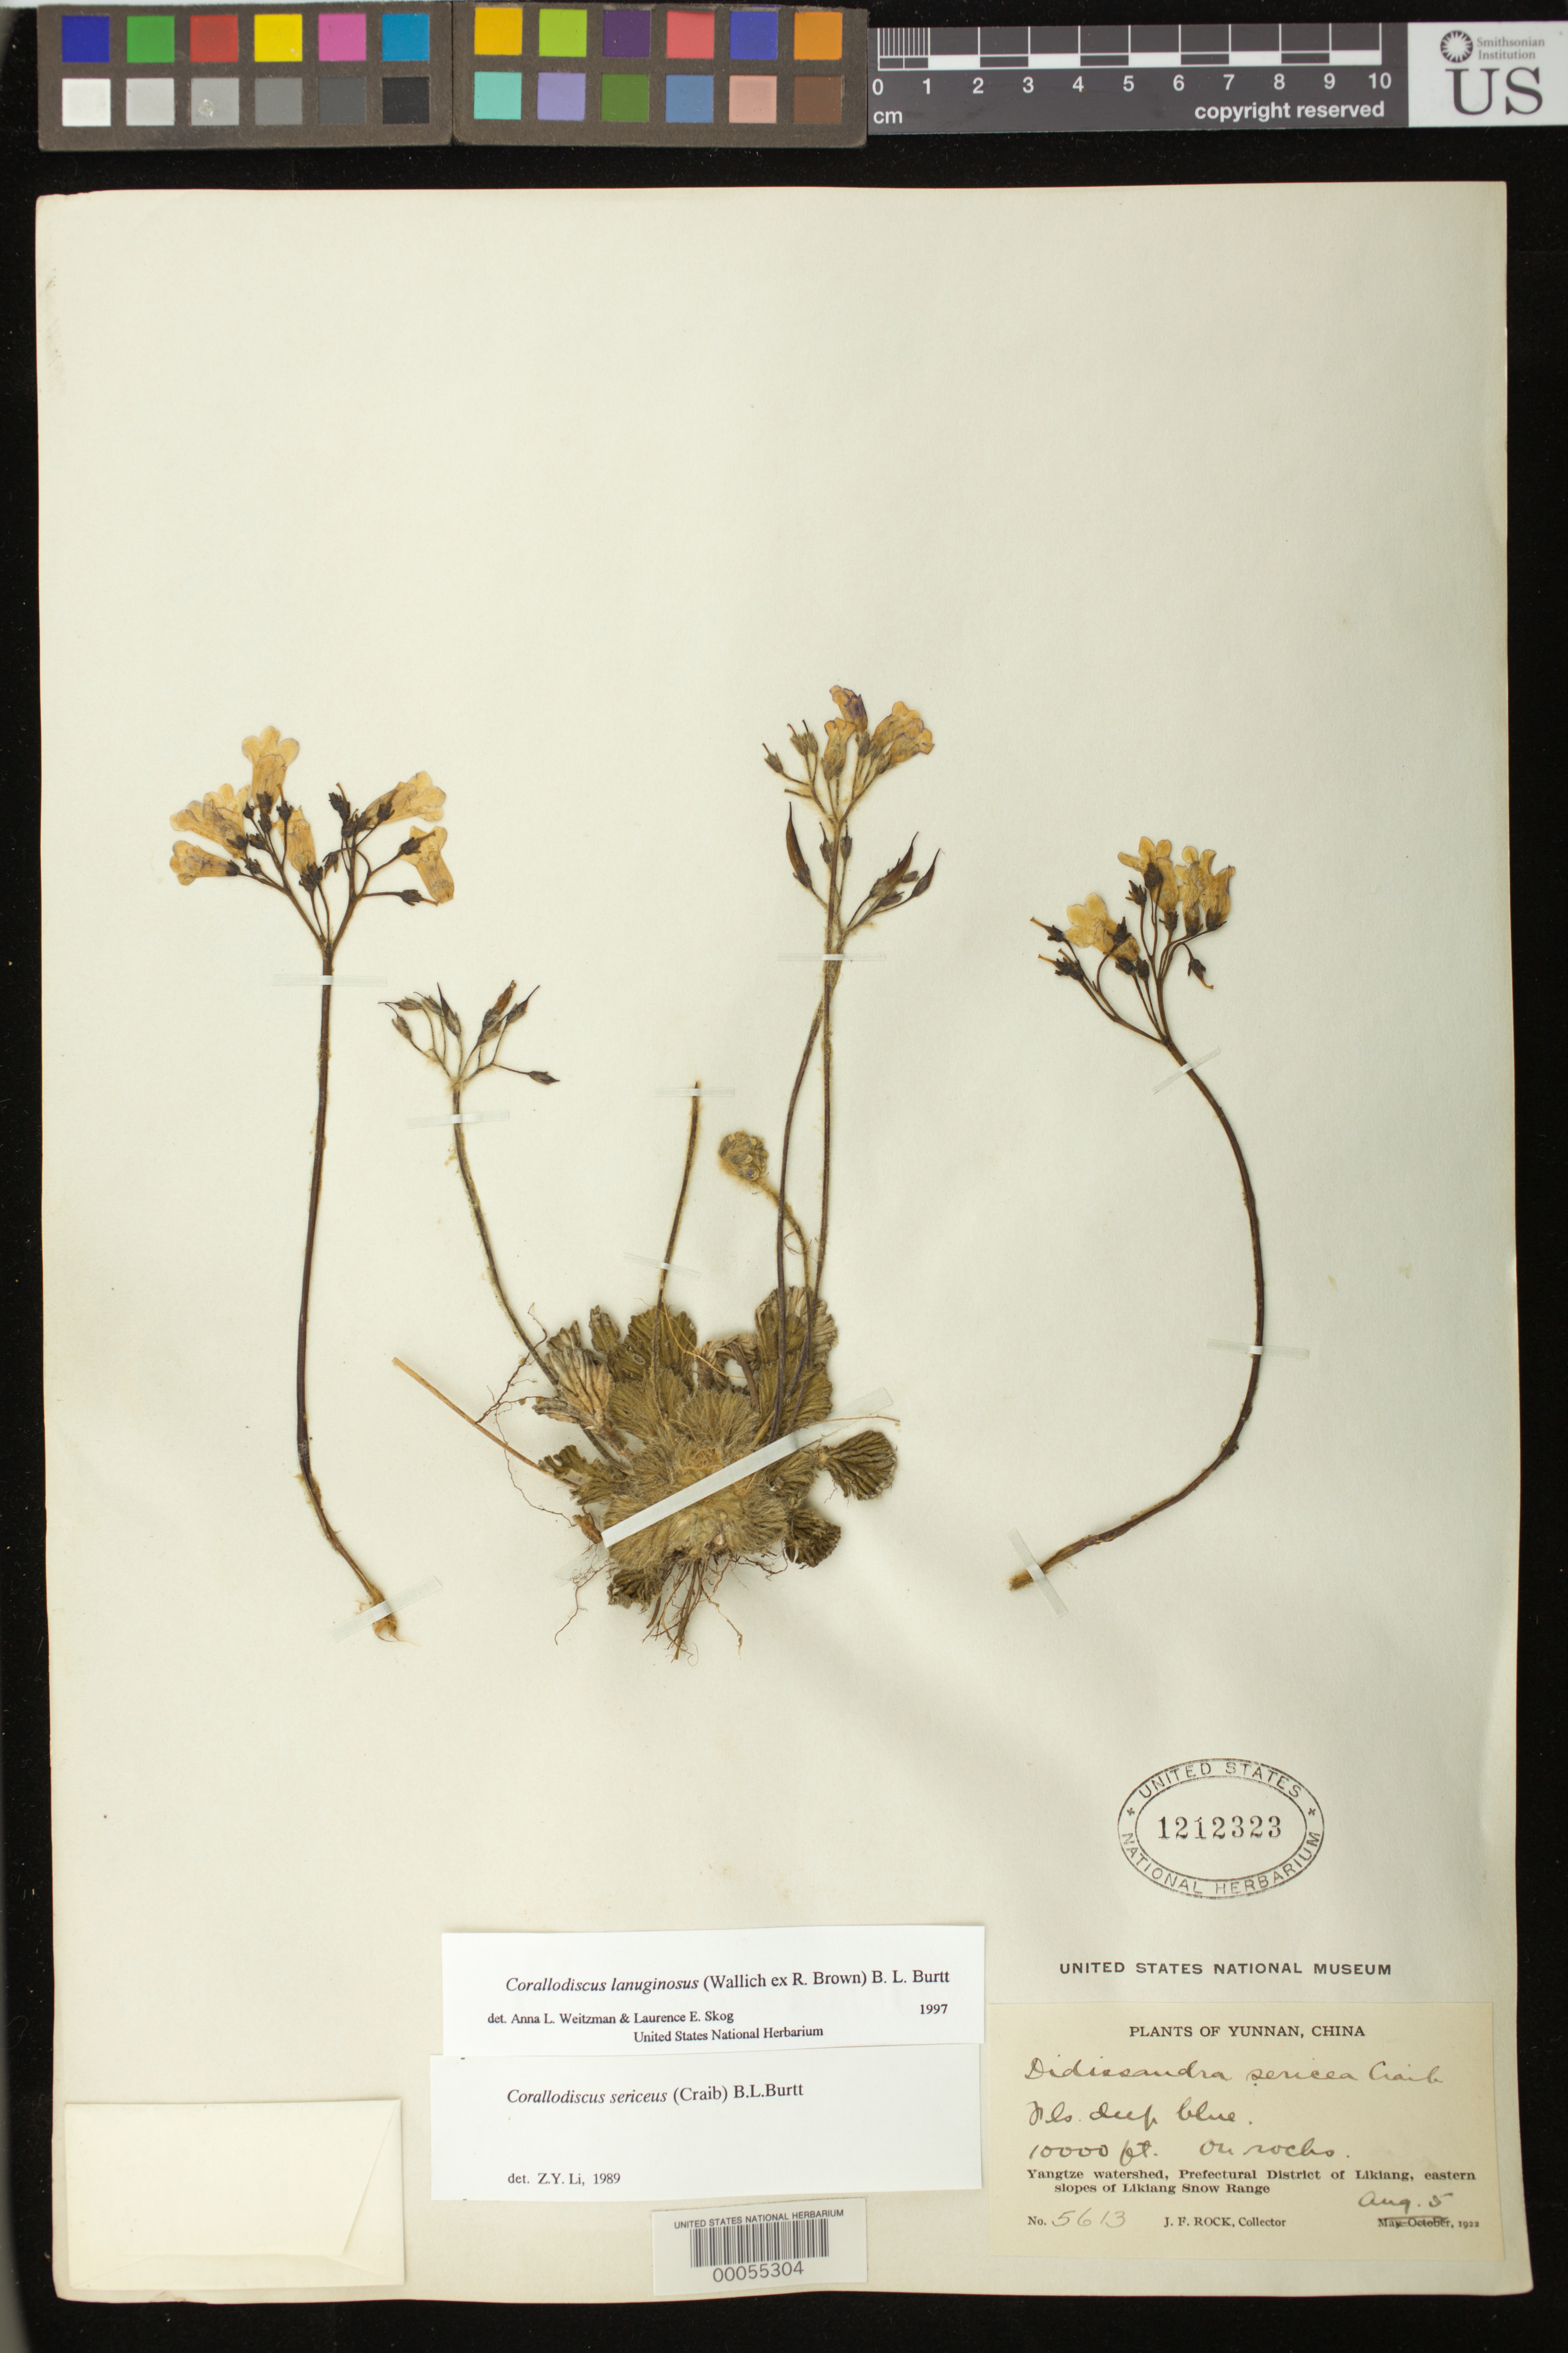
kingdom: Plantae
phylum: Tracheophyta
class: Magnoliopsida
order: Lamiales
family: Gesneriaceae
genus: Corallodiscus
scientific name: Corallodiscus sericeus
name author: (Craib) B.L. Burtt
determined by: Li, Z. Y.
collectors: J. F. Rock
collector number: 5613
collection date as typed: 05 Aug 1922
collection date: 1922-08-05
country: China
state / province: Yunnan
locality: Likiang dist., Yangtze watershed, eastern slopes of likiang snow range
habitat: On rocks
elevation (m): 3048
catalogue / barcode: US 1212323